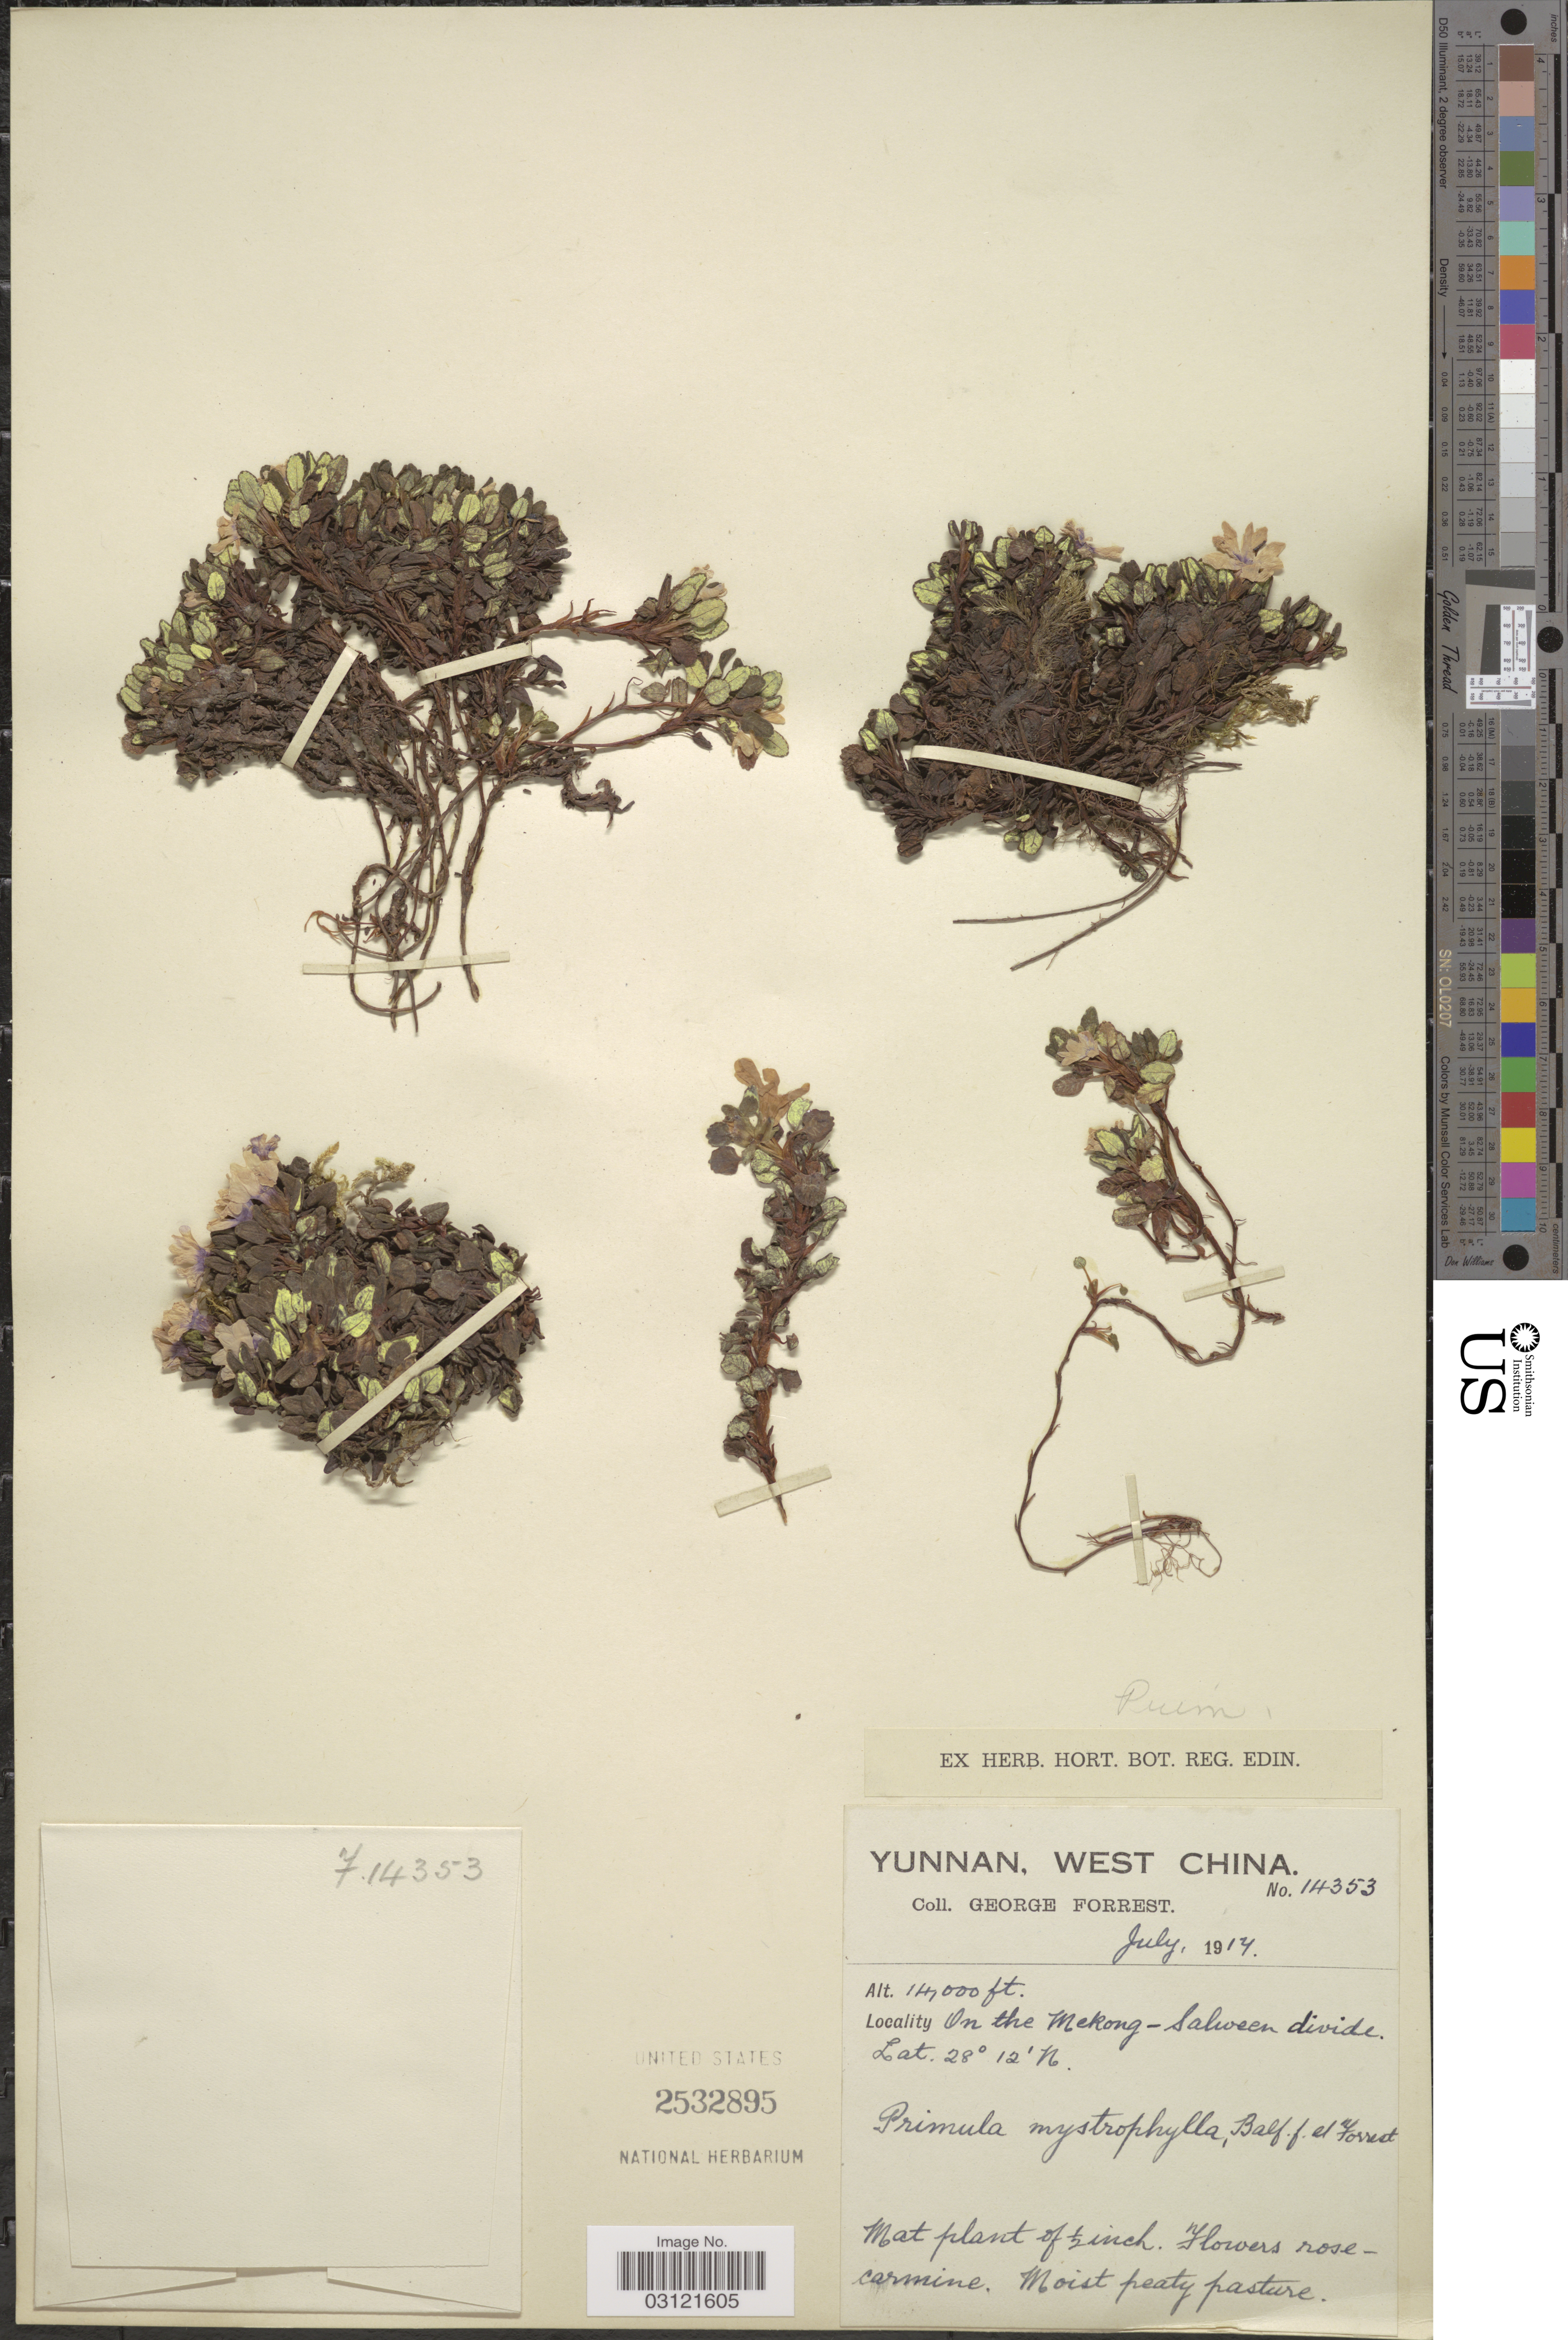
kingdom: Plantae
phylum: Tracheophyta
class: Magnoliopsida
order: Ericales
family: Primulaceae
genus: Primula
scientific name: Primula mystrophylla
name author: Balf. f. & Forrest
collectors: G. Forrest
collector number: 14353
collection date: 1917-07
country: China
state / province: Yunnan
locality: West China, On the Mekong-Salween divide.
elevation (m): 4267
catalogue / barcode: US 2532895